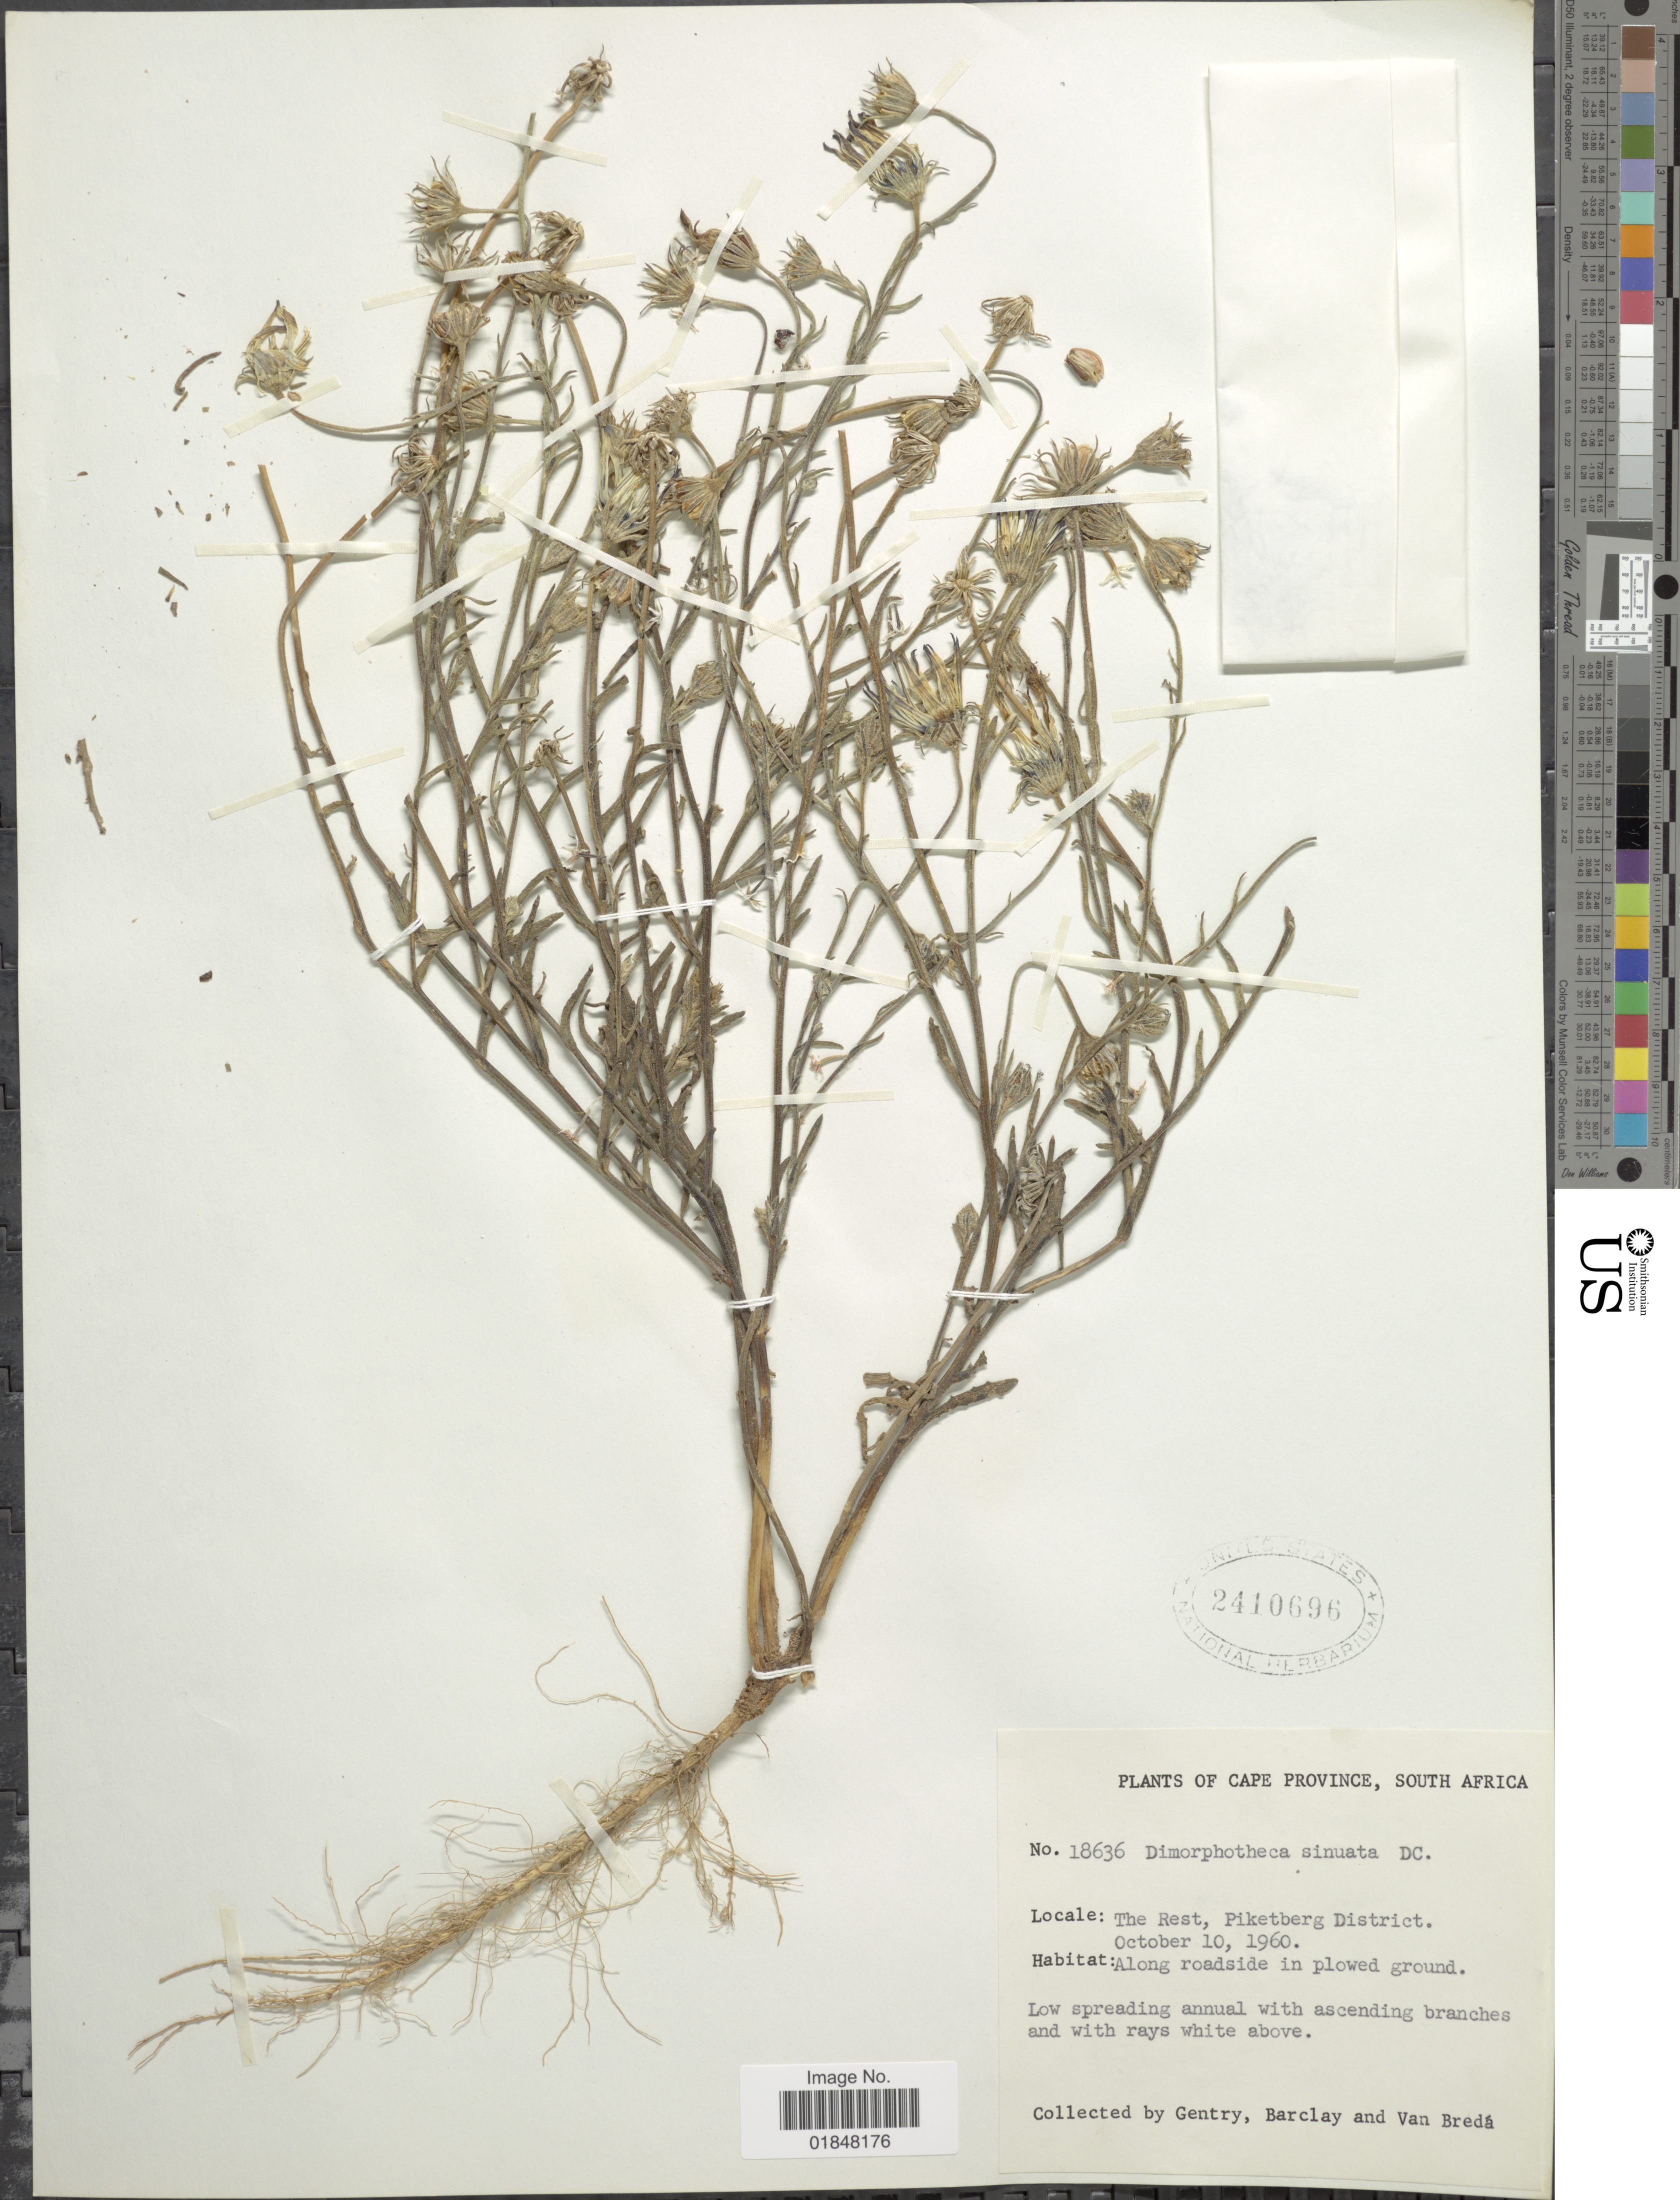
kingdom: Plantae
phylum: Tracheophyta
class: Magnoliopsida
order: Asterales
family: Asteraceae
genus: Dimorphotheca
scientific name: Dimorphotheca sinuata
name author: DC.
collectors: Gentry, --, -- Barclay & P. Van Breda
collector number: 18636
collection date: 1960-10-10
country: South Africa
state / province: Western Cape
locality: The Rest, Piketberg District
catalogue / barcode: US 2410696